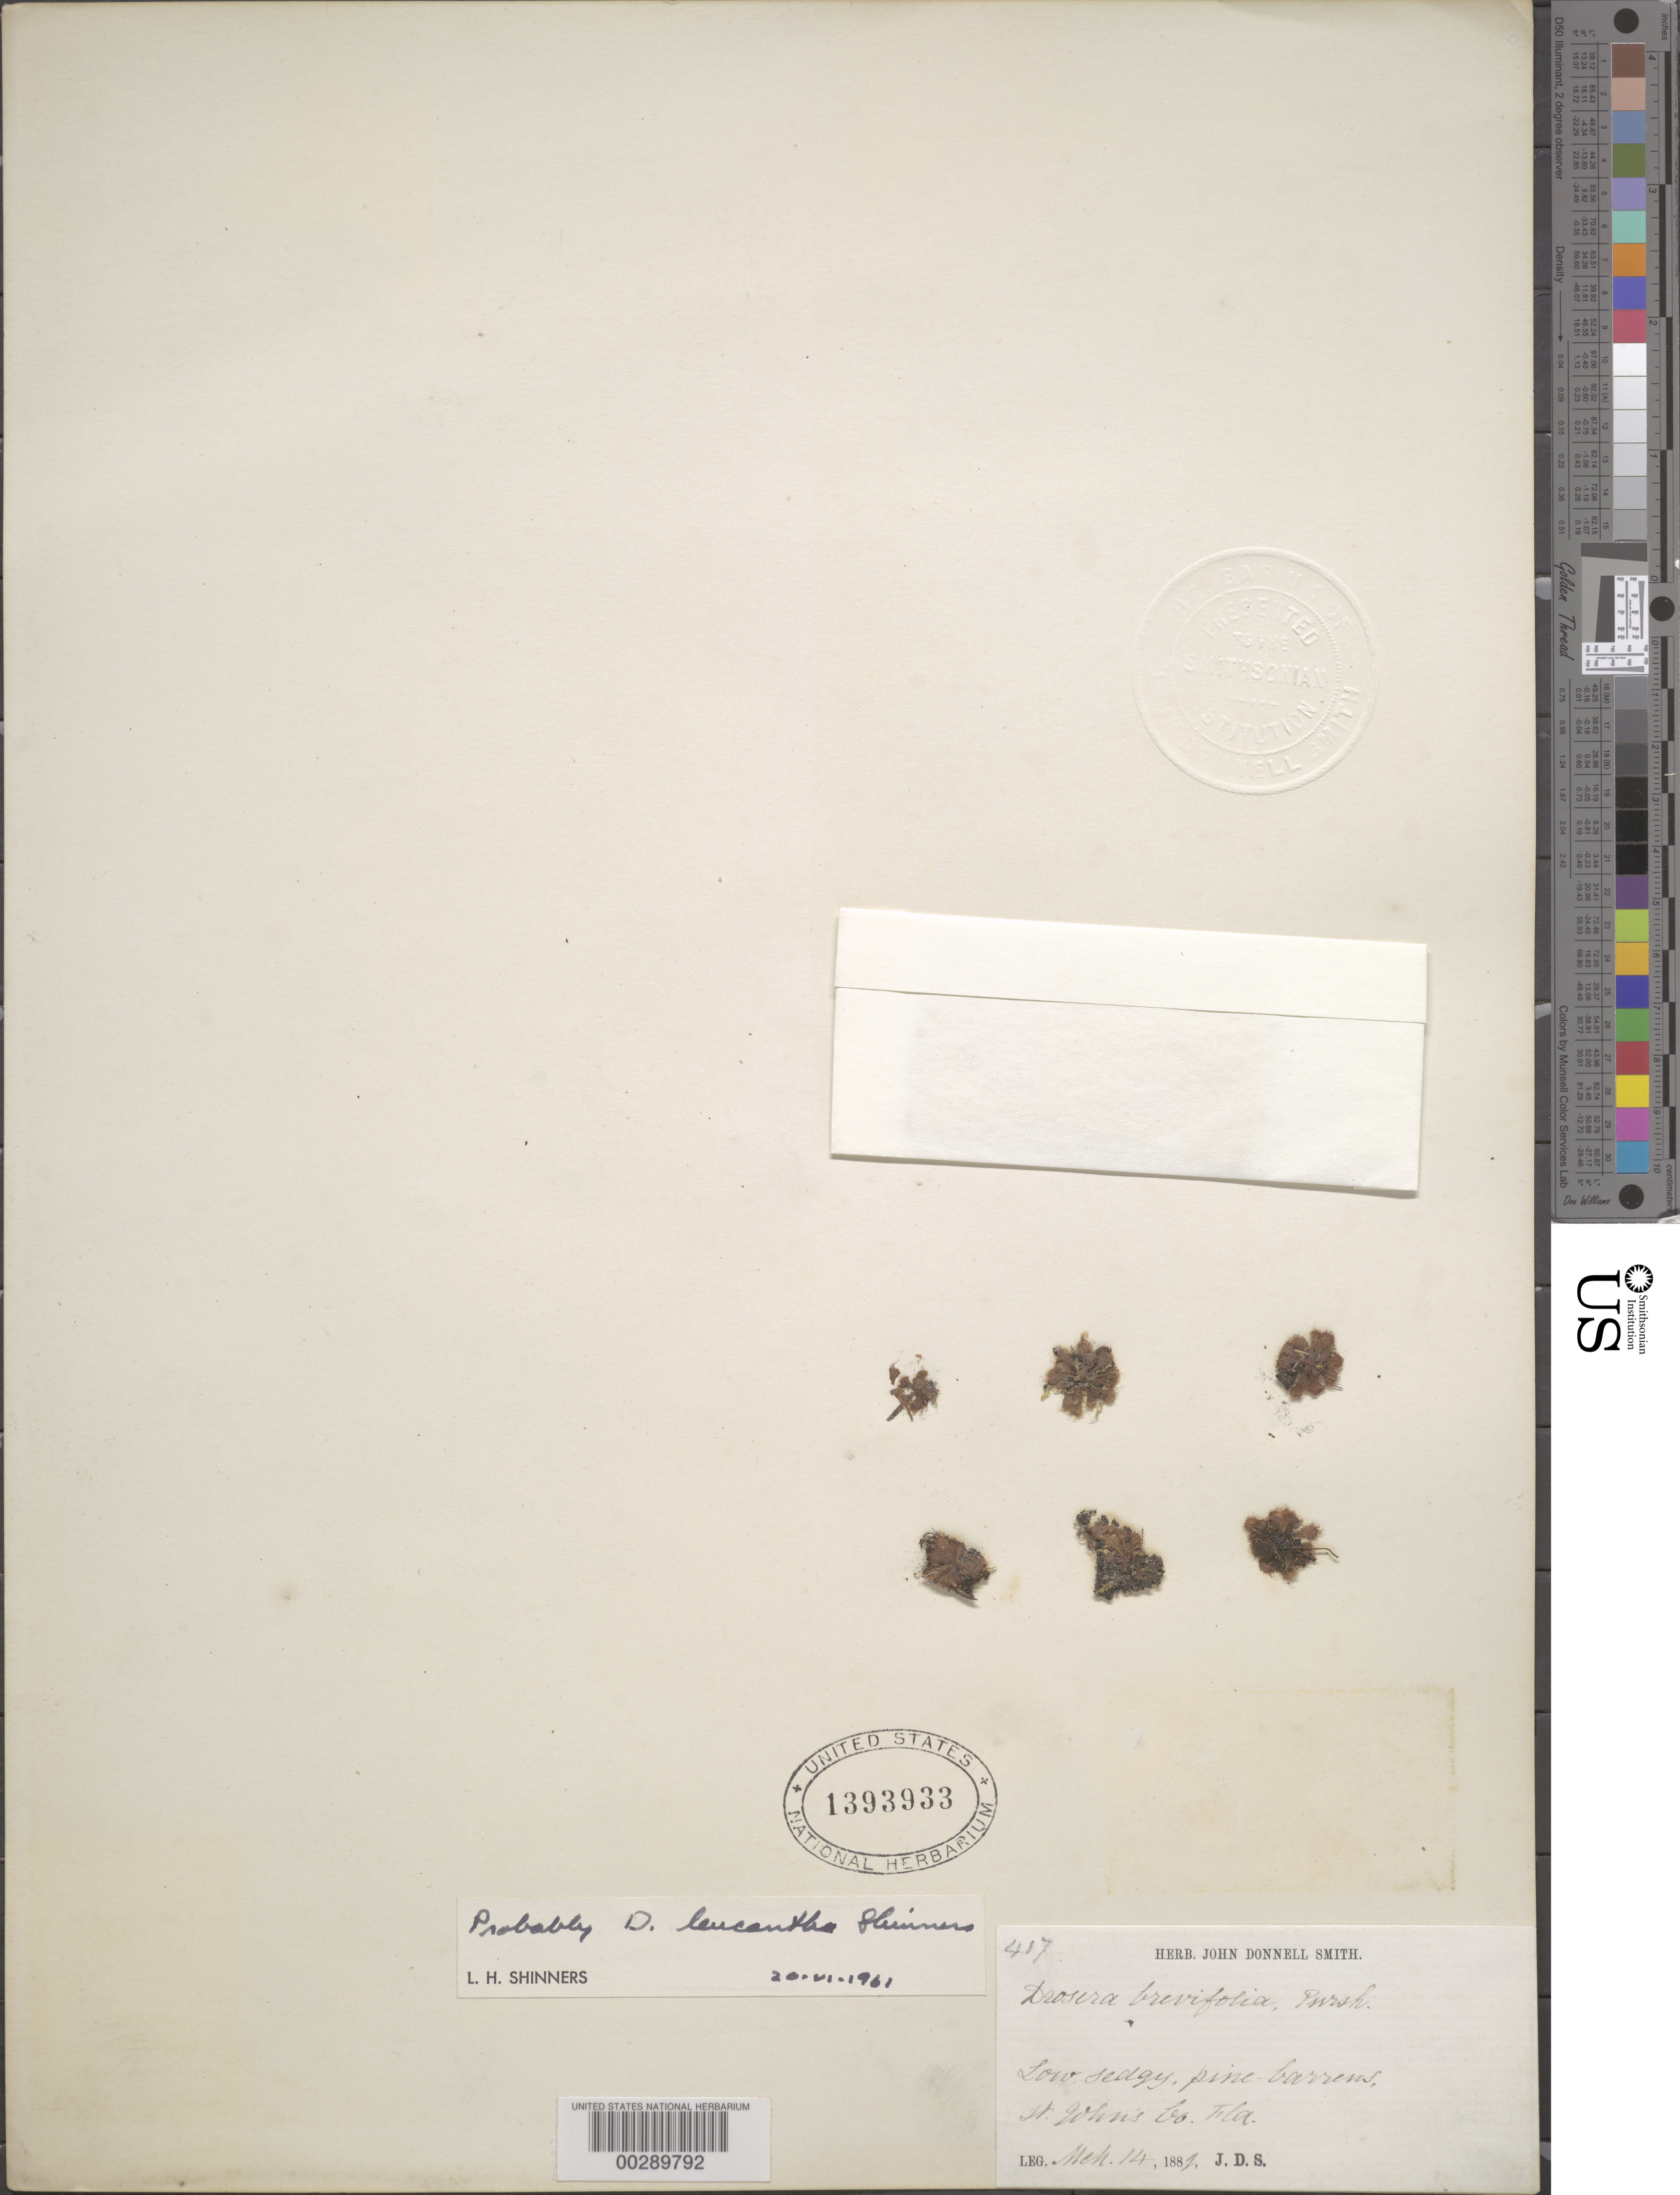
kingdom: Plantae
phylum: Tracheophyta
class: Magnoliopsida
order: Caryophyllales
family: Droseraceae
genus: Drosera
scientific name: Drosera leucantha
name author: Shinners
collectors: J. Donnell Smith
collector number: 417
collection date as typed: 14 Mar 1881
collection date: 1881-03-14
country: United States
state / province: Florida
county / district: Saint Johns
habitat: Low sedgy pine-barrens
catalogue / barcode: US 1393933